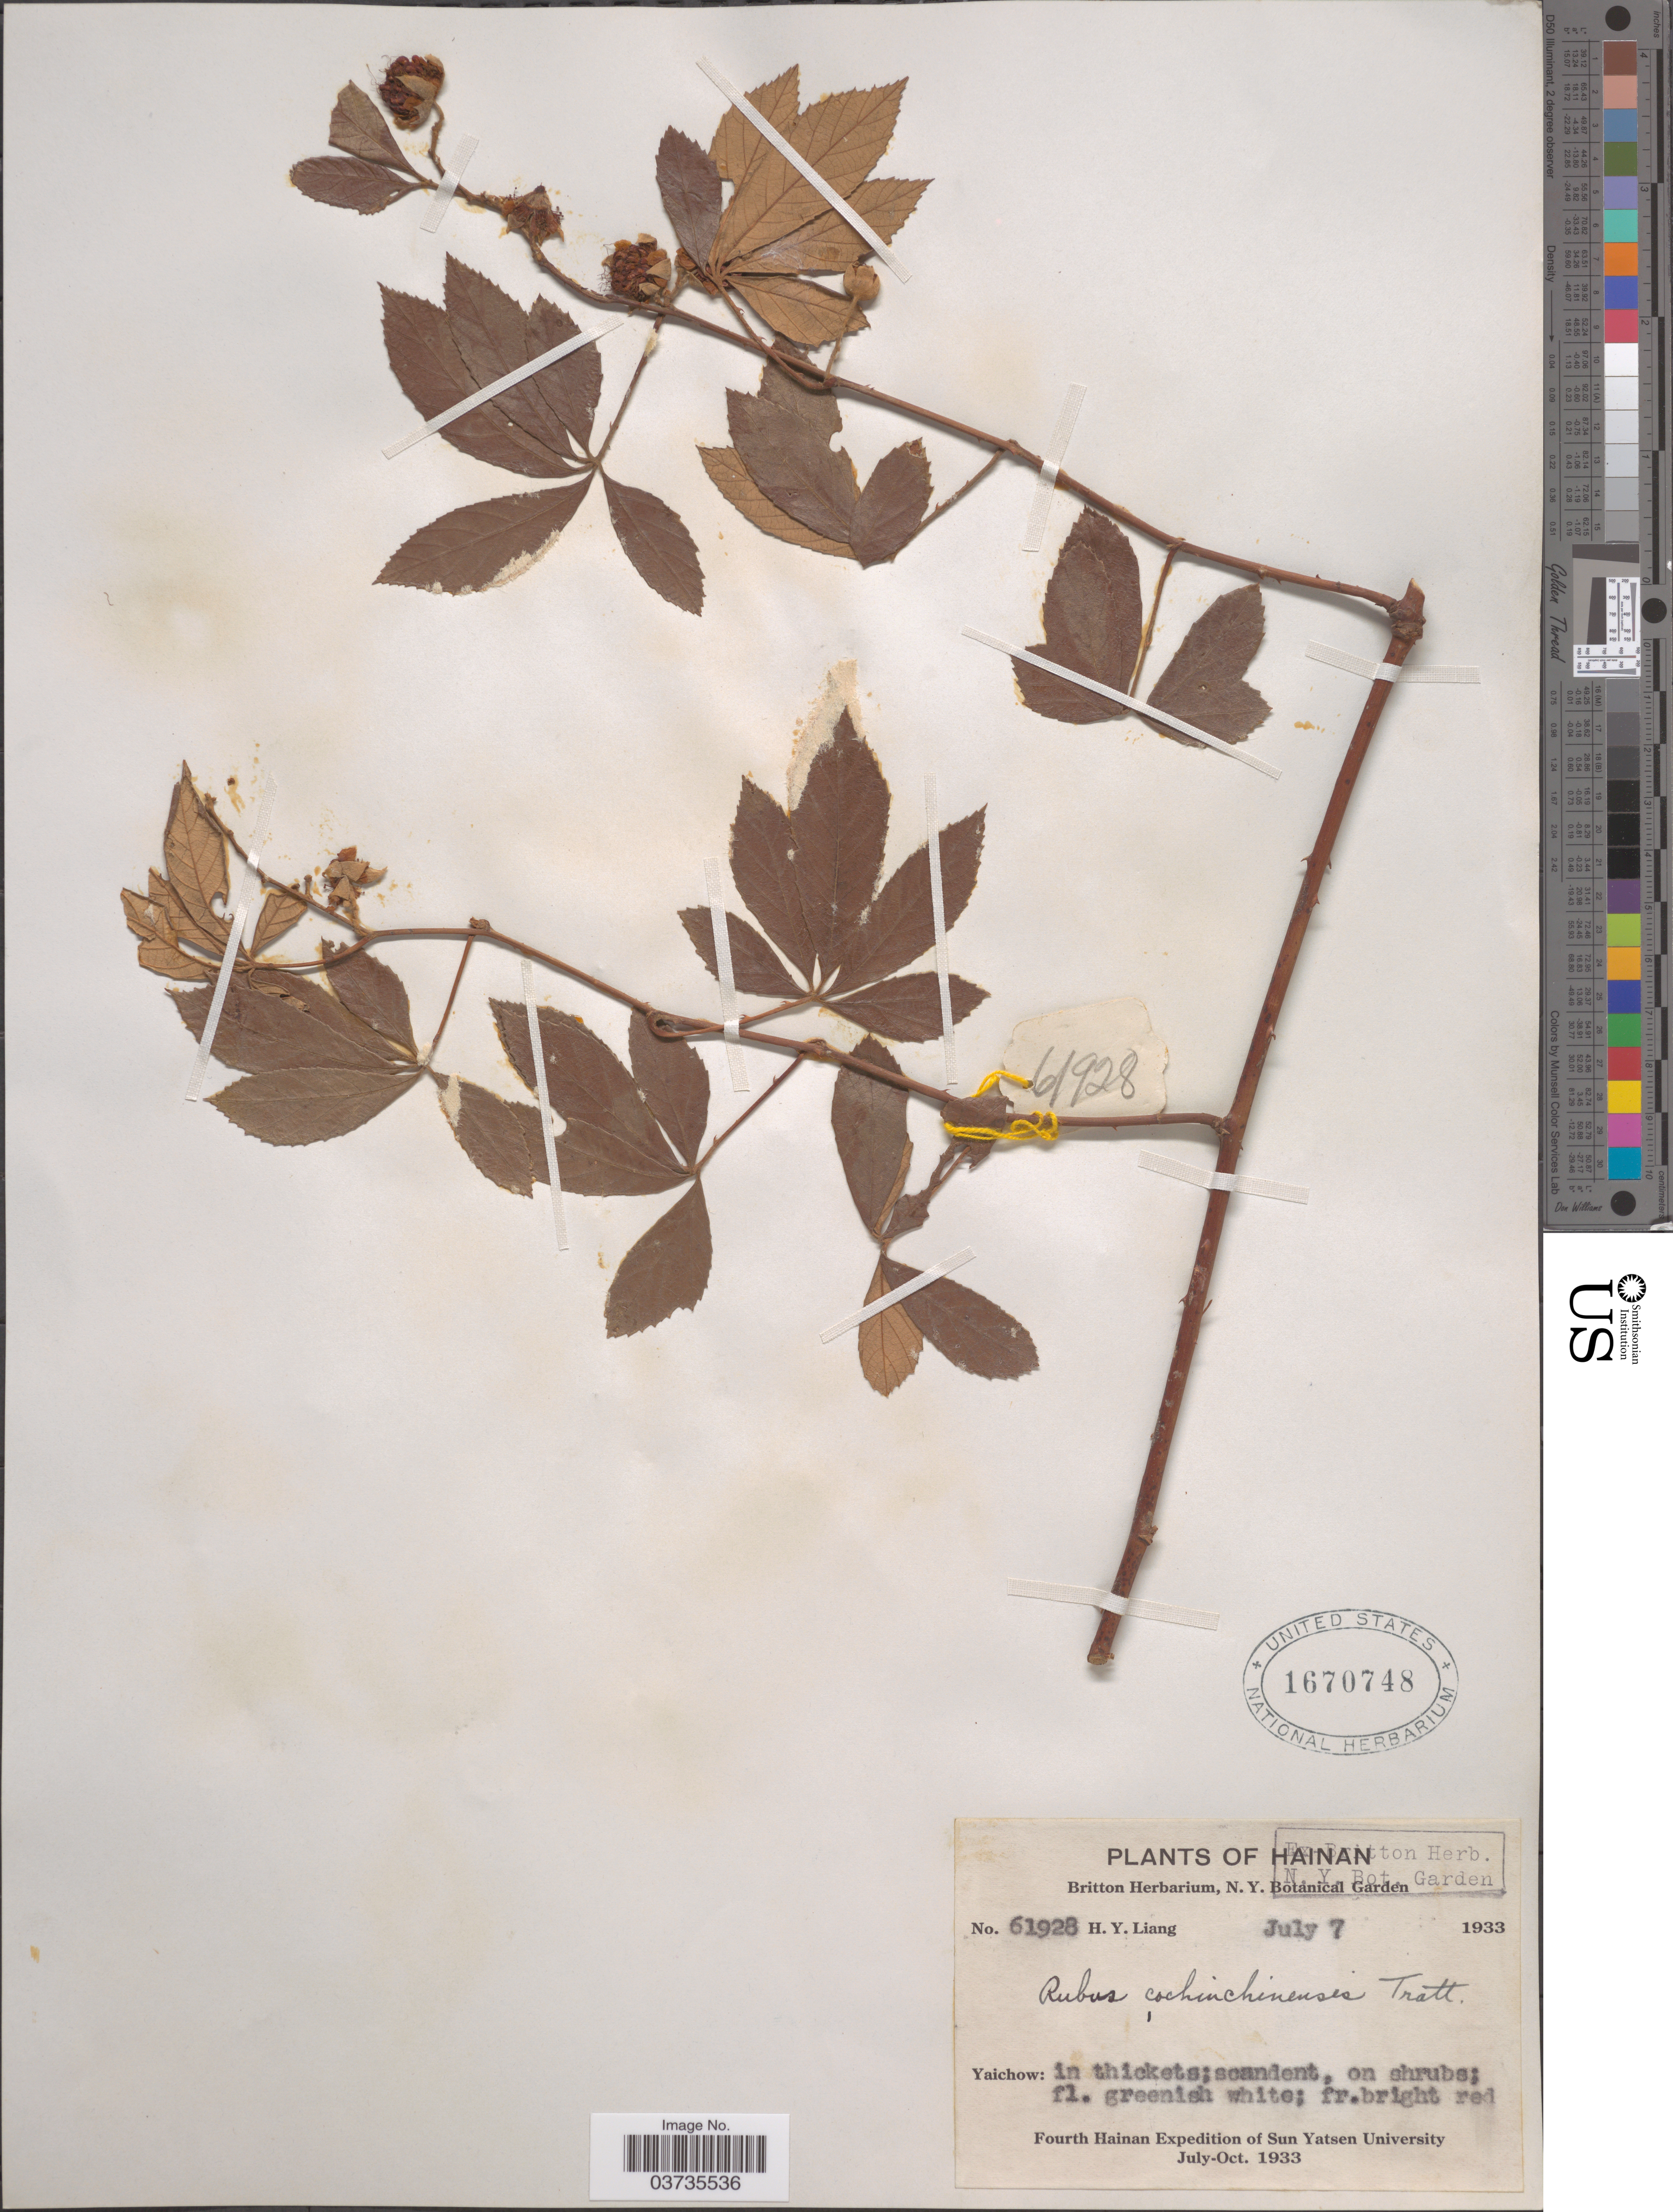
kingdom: Plantae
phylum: Tracheophyta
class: Magnoliopsida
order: Rosales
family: Rosaceae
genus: Rubus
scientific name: Rubus cochinchinensis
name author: Tratt.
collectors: H. Y. Liang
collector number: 61928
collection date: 1933-07-07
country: China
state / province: Hainan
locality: Yaichow.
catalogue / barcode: US 1670748